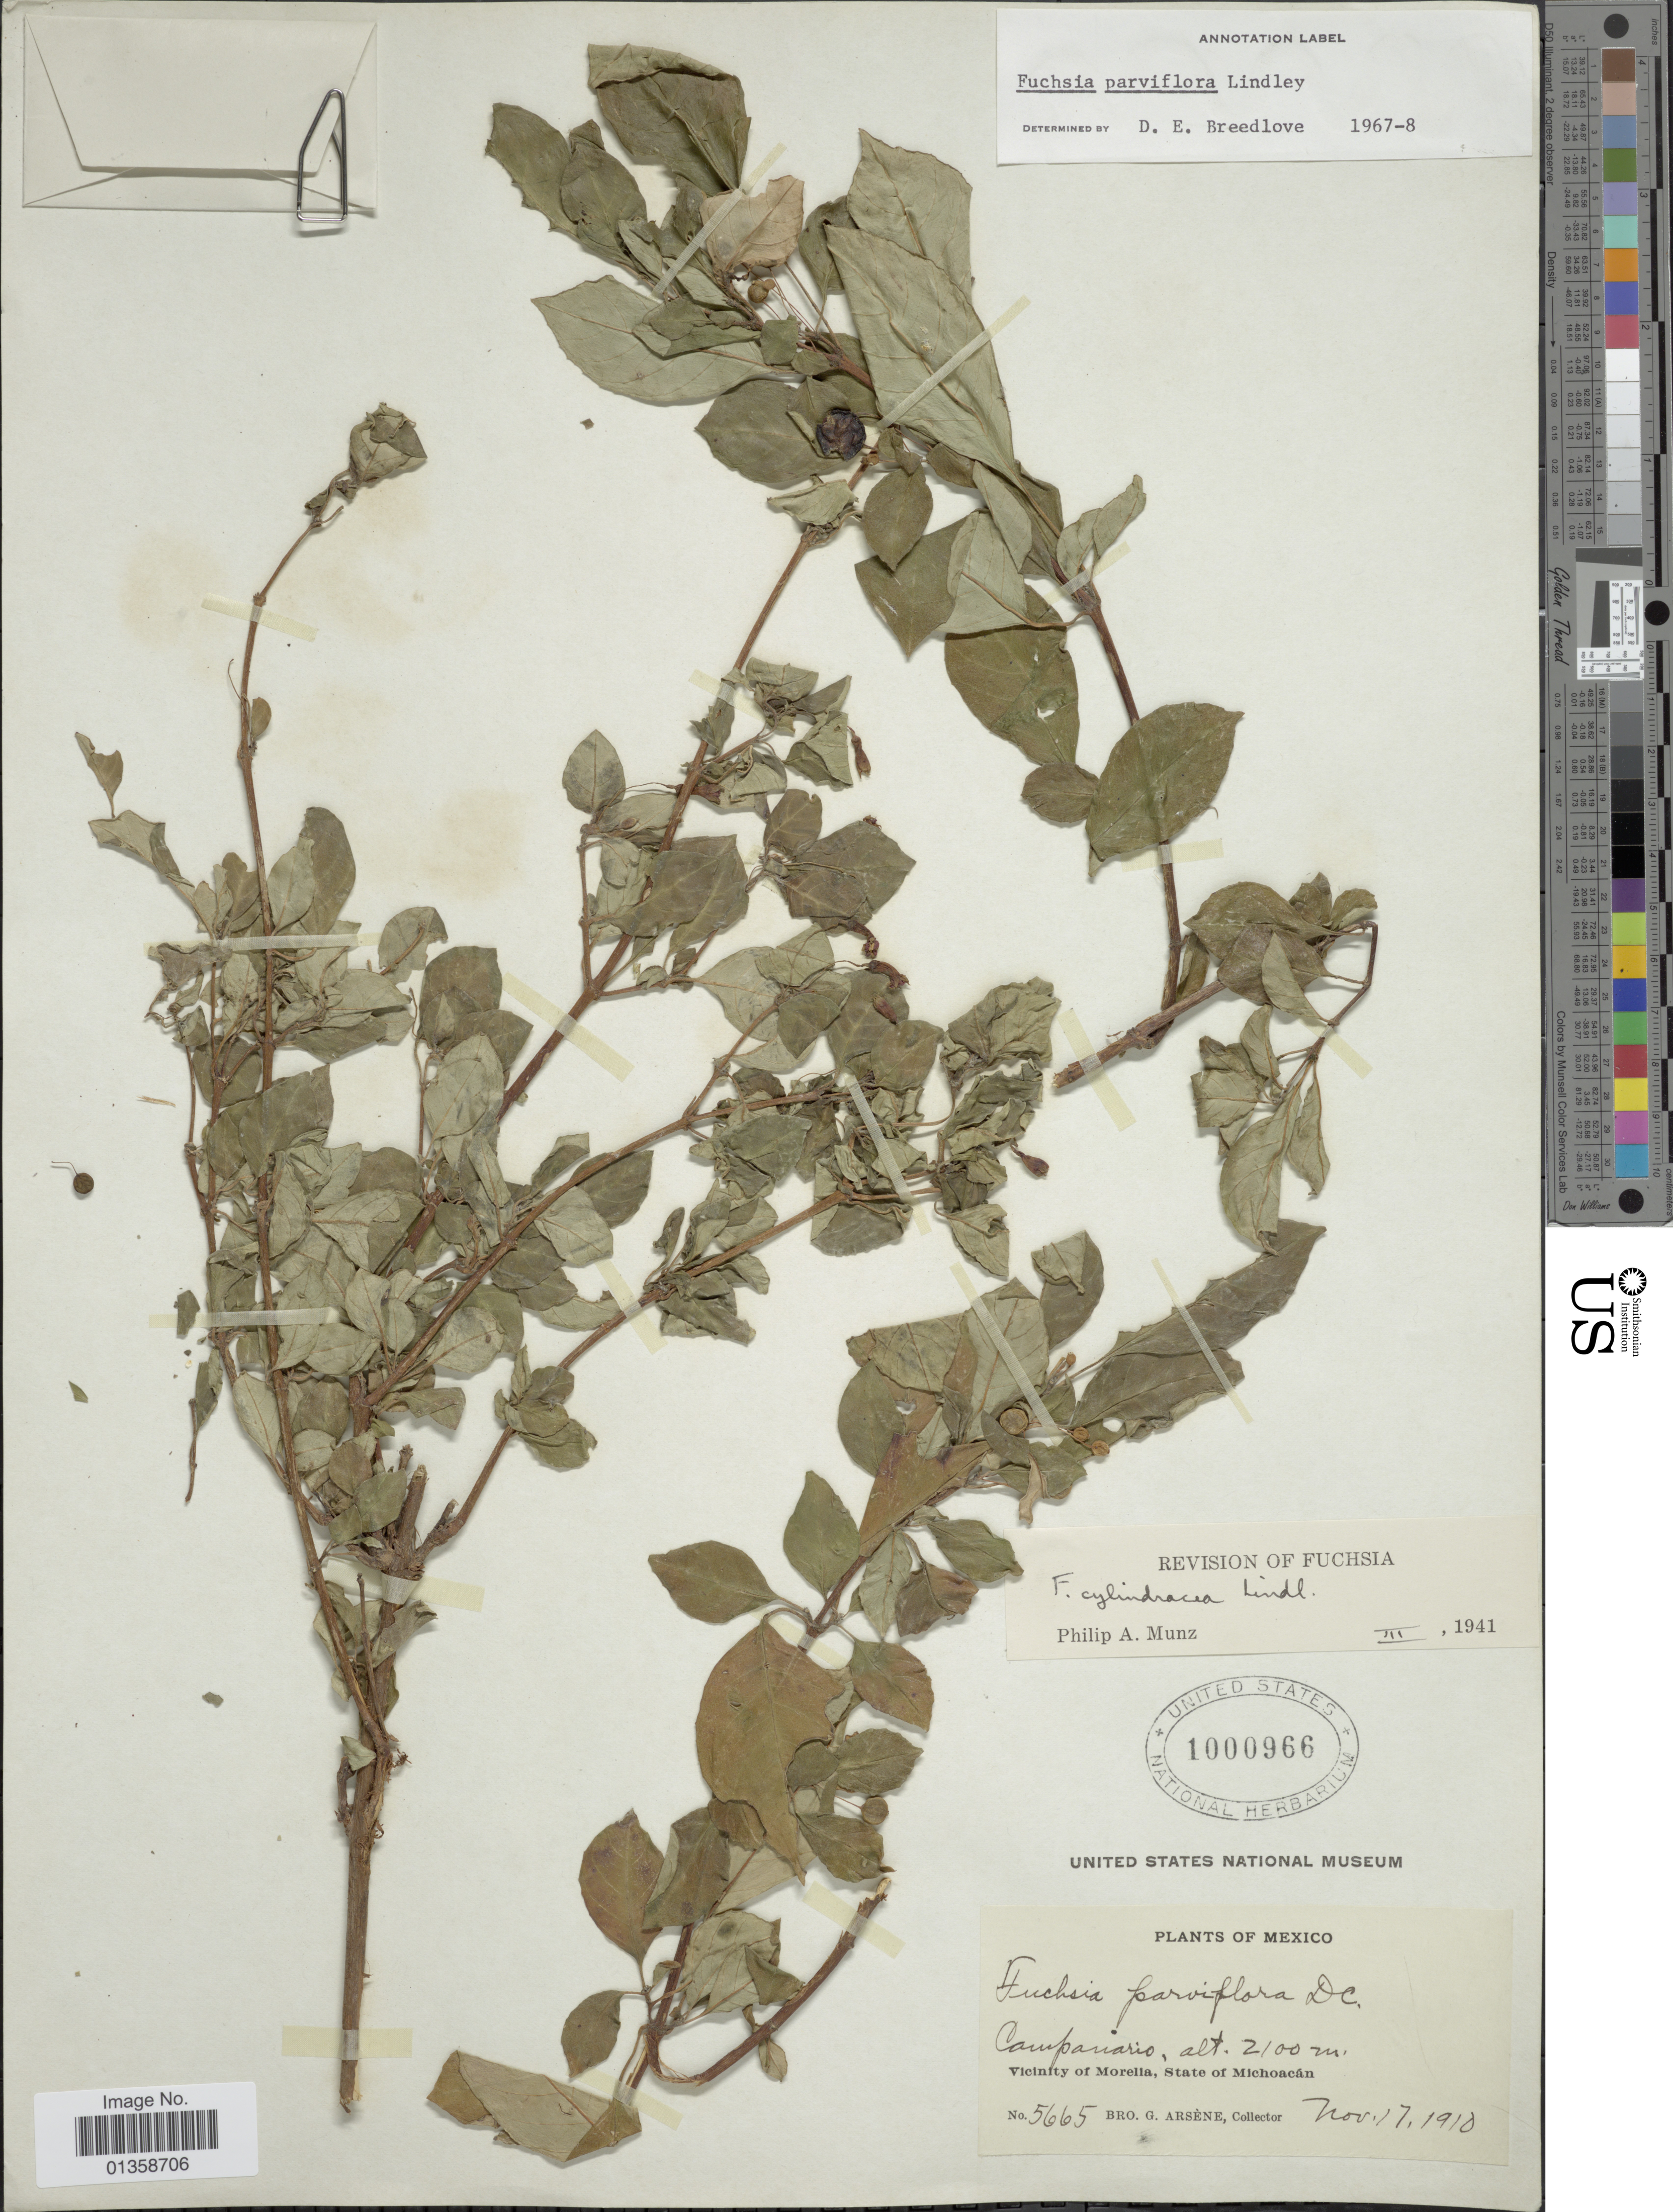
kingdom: Plantae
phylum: Tracheophyta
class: Magnoliopsida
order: Myrtales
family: Onagraceae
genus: Fuchsia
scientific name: Fuchsia cylindracea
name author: Lindl.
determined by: Wagner, W. L., (BOT), Smithsonian Institution - National Museum of Natural History (UNITED STATES)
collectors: Bro. G. Arsène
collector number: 5665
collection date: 1910-11-17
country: Mexico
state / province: Michoacán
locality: Campanario, Vicinity of Morelia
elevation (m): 2100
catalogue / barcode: US 1000966